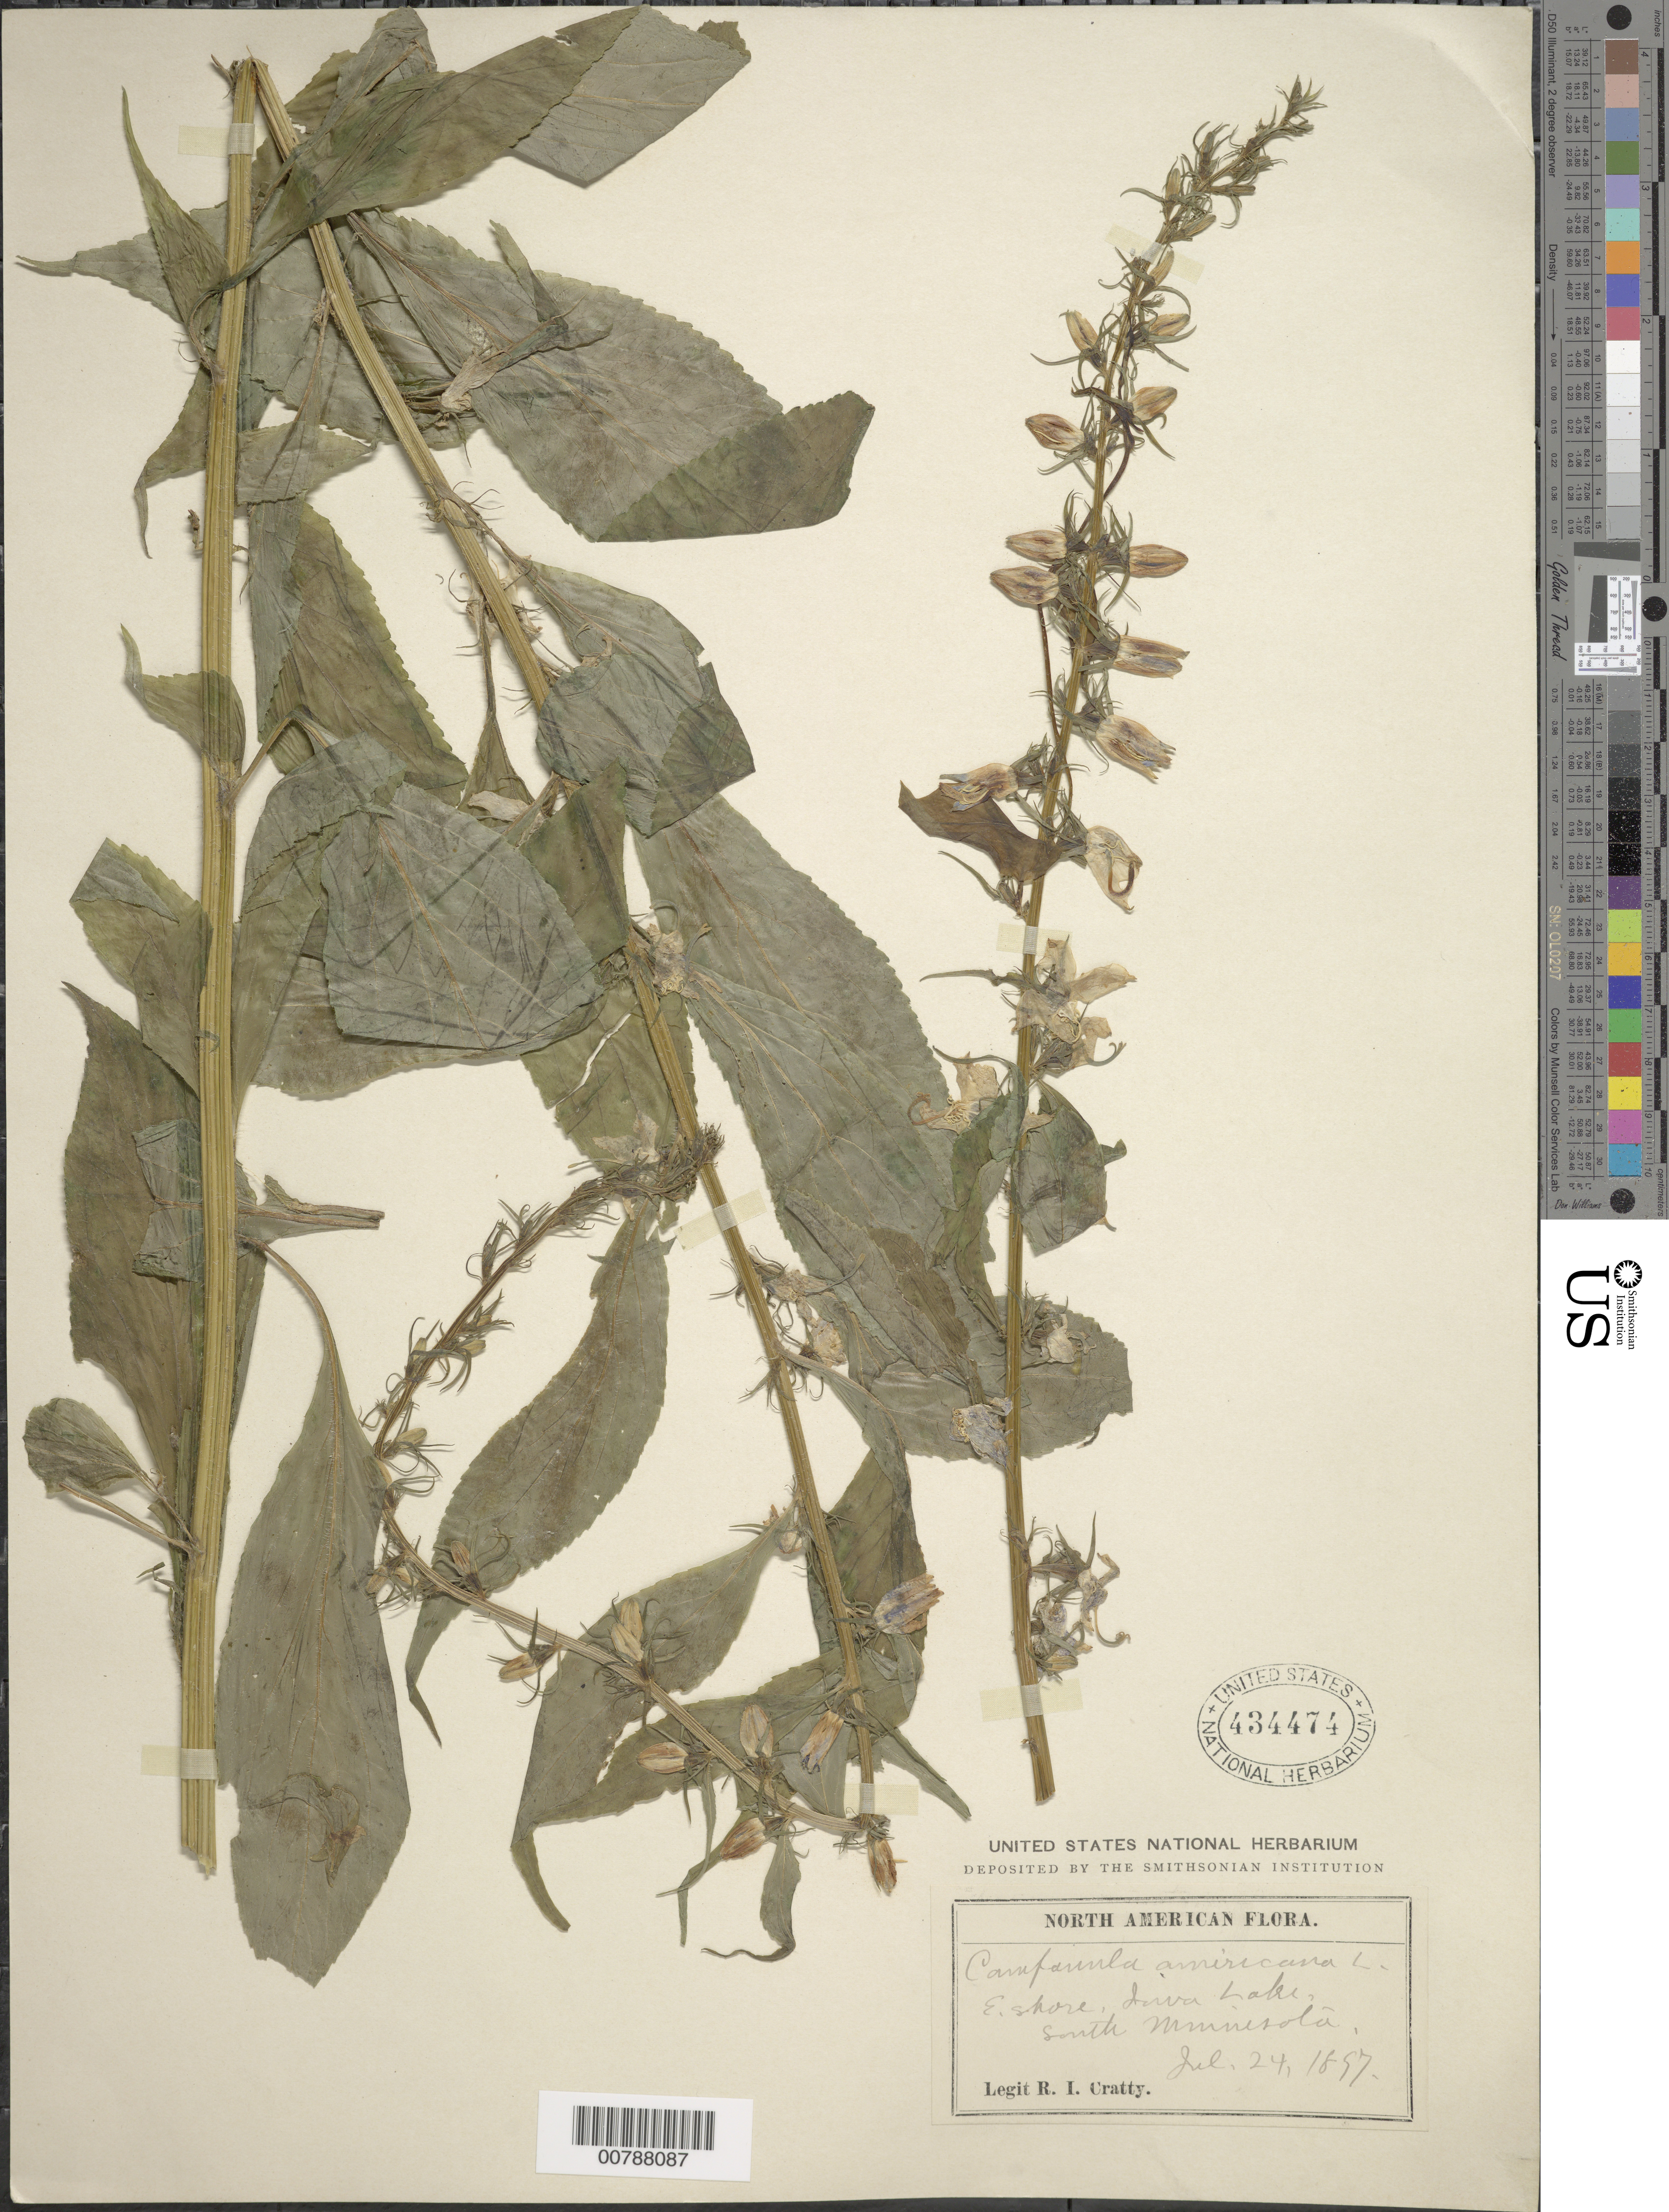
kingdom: Plantae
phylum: Tracheophyta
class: Magnoliopsida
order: Asterales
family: Campanulaceae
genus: Campanula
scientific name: Campanula americana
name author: L.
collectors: R. Cratty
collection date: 1897-07-24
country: United States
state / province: Minnesota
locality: E. shore, Iowa Lake, South Minnesota.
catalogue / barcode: US 434474